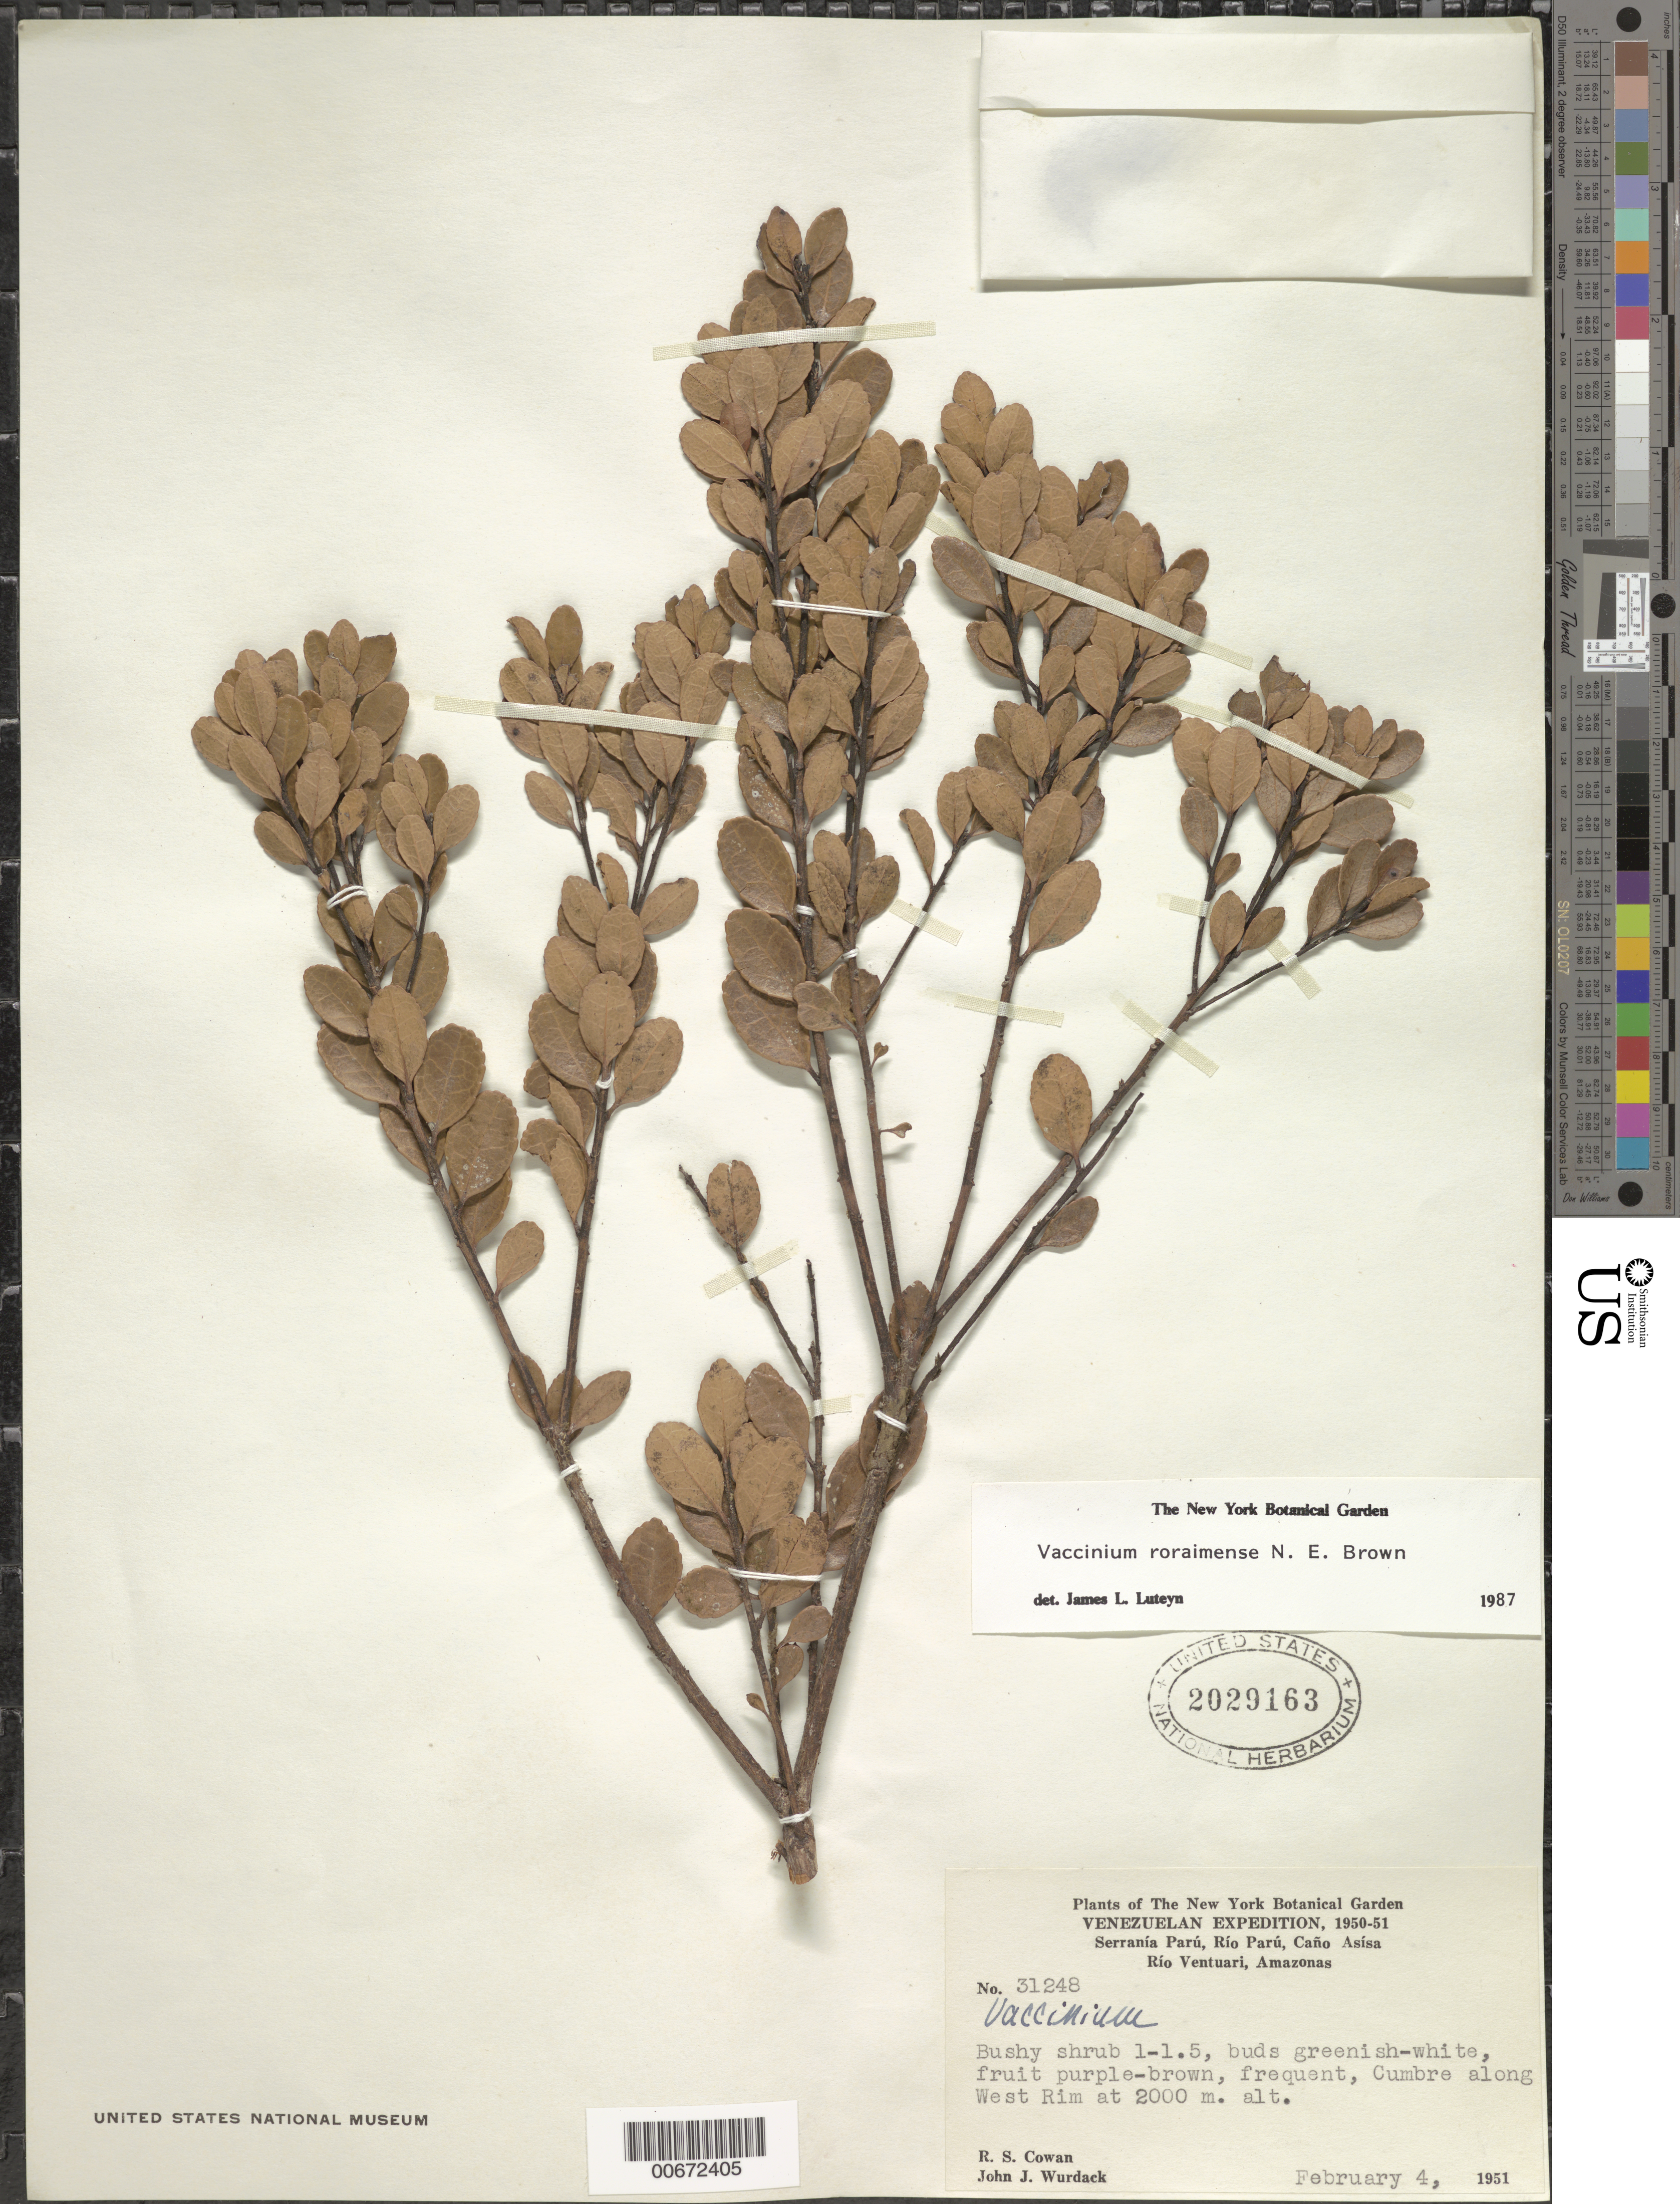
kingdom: Plantae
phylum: Tracheophyta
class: Magnoliopsida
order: Ericales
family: Ericaceae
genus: Vaccinium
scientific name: Vaccinium roraimense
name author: N.E. Br.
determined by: Luteyn, J. L.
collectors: R. S. Cowan & J. J. Wurdack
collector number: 31248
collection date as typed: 4-Feb-51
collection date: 1951-02-04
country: Venezuela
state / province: Amazonas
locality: Serranía Parú, along West Rim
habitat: Cumbre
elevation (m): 2000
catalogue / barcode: US 2029163